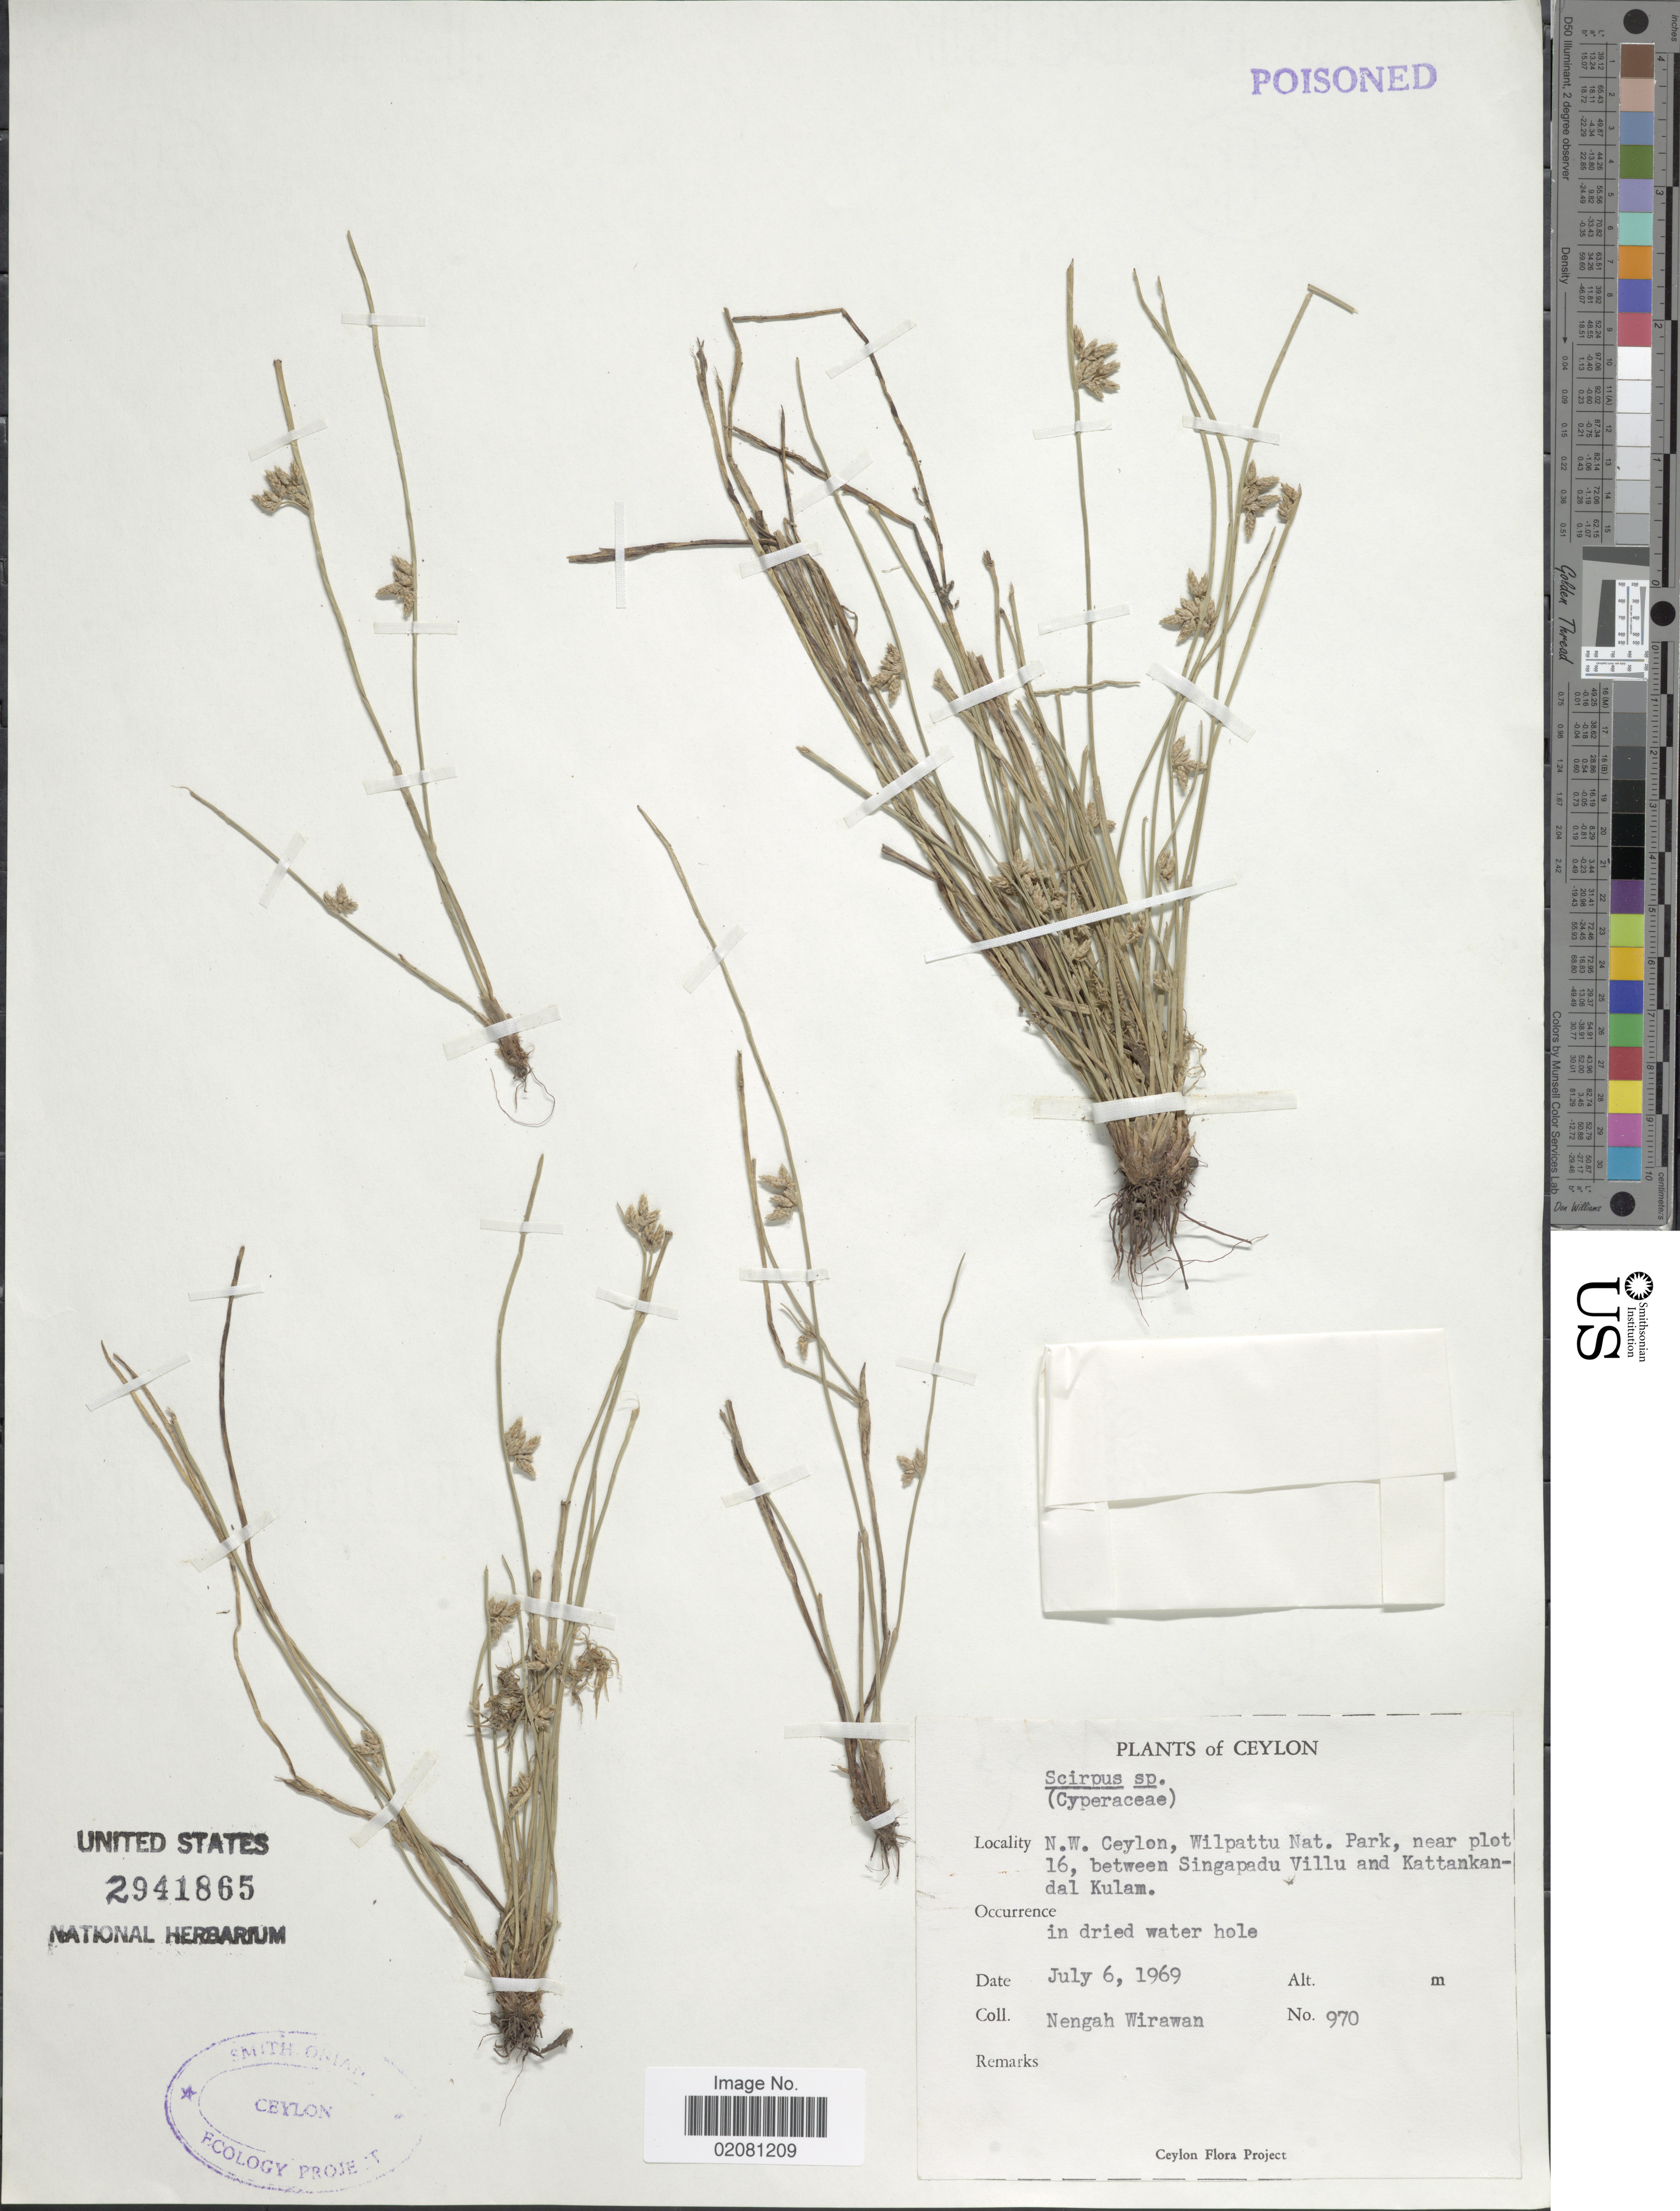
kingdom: Plantae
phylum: Tracheophyta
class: Liliopsida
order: Poales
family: Cyperaceae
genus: Schoenoplectus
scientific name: Schoenoplectus sp.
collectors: N. Wirawan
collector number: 970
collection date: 1969-07-06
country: Sri Lanka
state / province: North Western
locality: Ceylon, N. W. Ceylon, Wilpattu Nat. Park, near plot 16, between Singapadu Villu and Kattankandal Kulam, in dried water hole.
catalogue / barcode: US 2941865